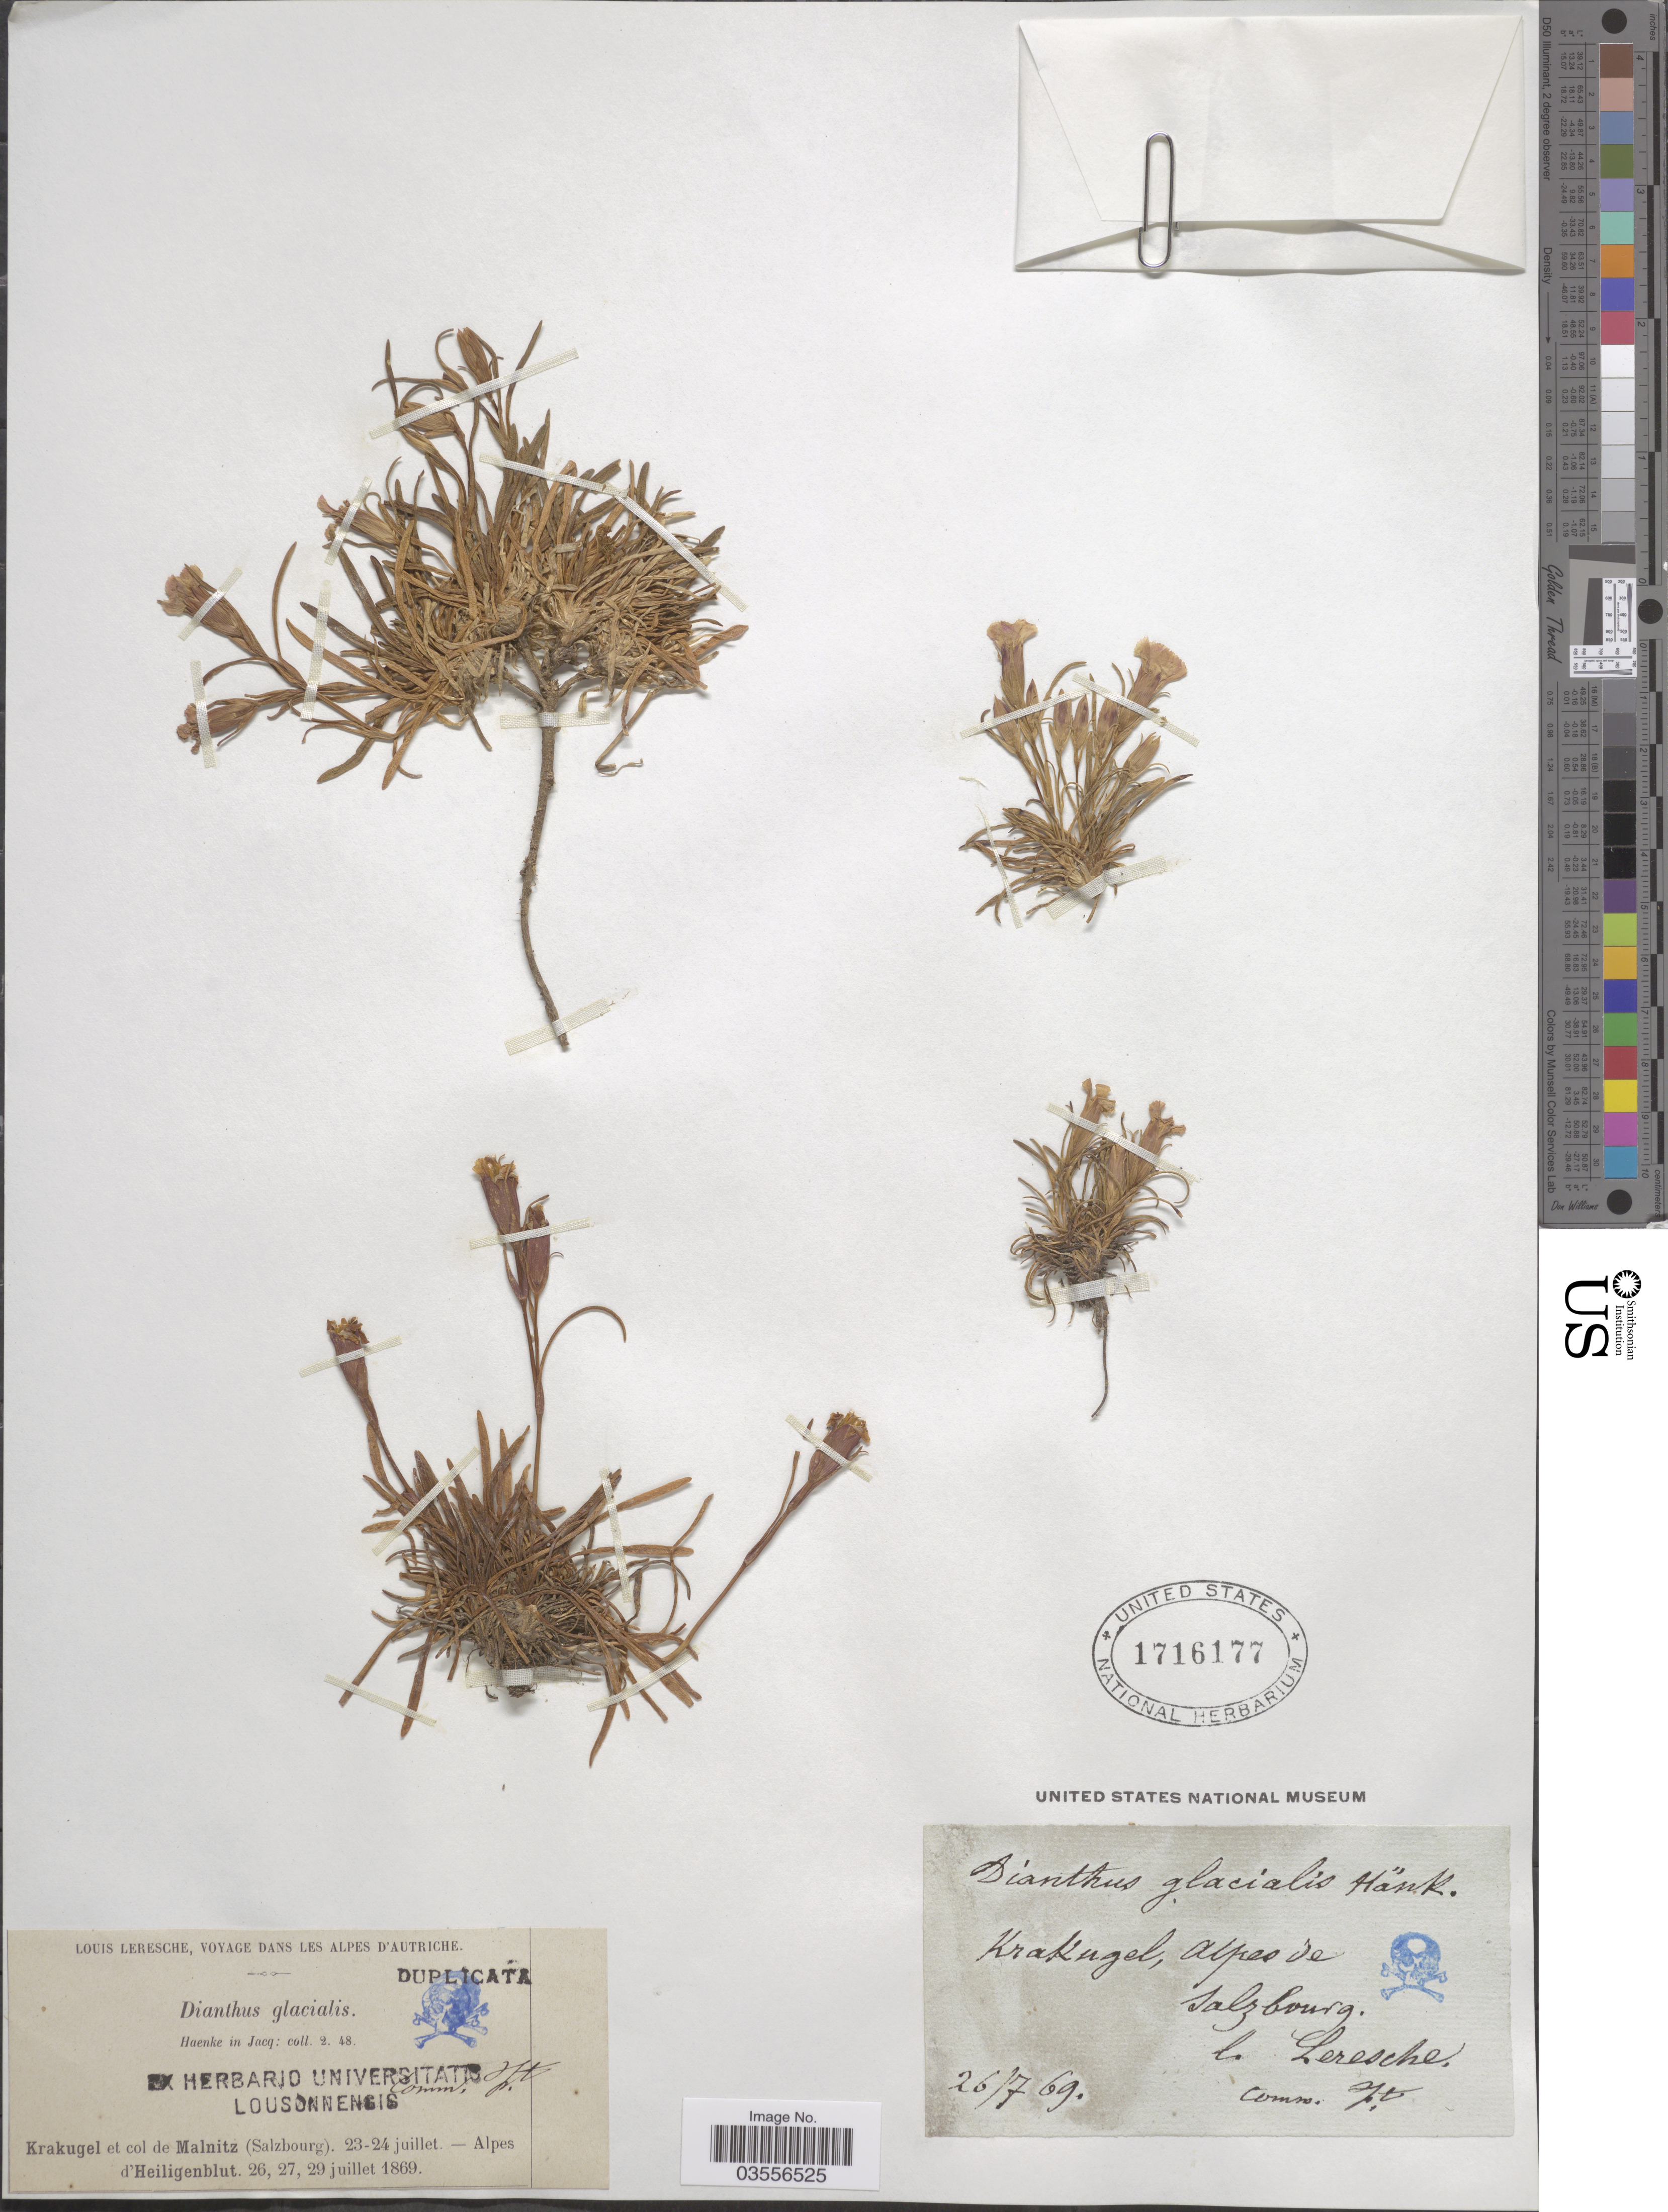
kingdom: Plantae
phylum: Tracheophyta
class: Magnoliopsida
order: Caryophyllales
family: Caryophyllaceae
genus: Dianthus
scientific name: Dianthus glacialis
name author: Haenke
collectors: L. Leresche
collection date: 1869-07-26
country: Austria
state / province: Salzburg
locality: Dans les Alpes d'Autriche. Krakugel et col de Malnitz (Salzbourg). - Alpes d'Heiligenblut. Alpes de Salzbourg.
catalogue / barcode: US 1716177